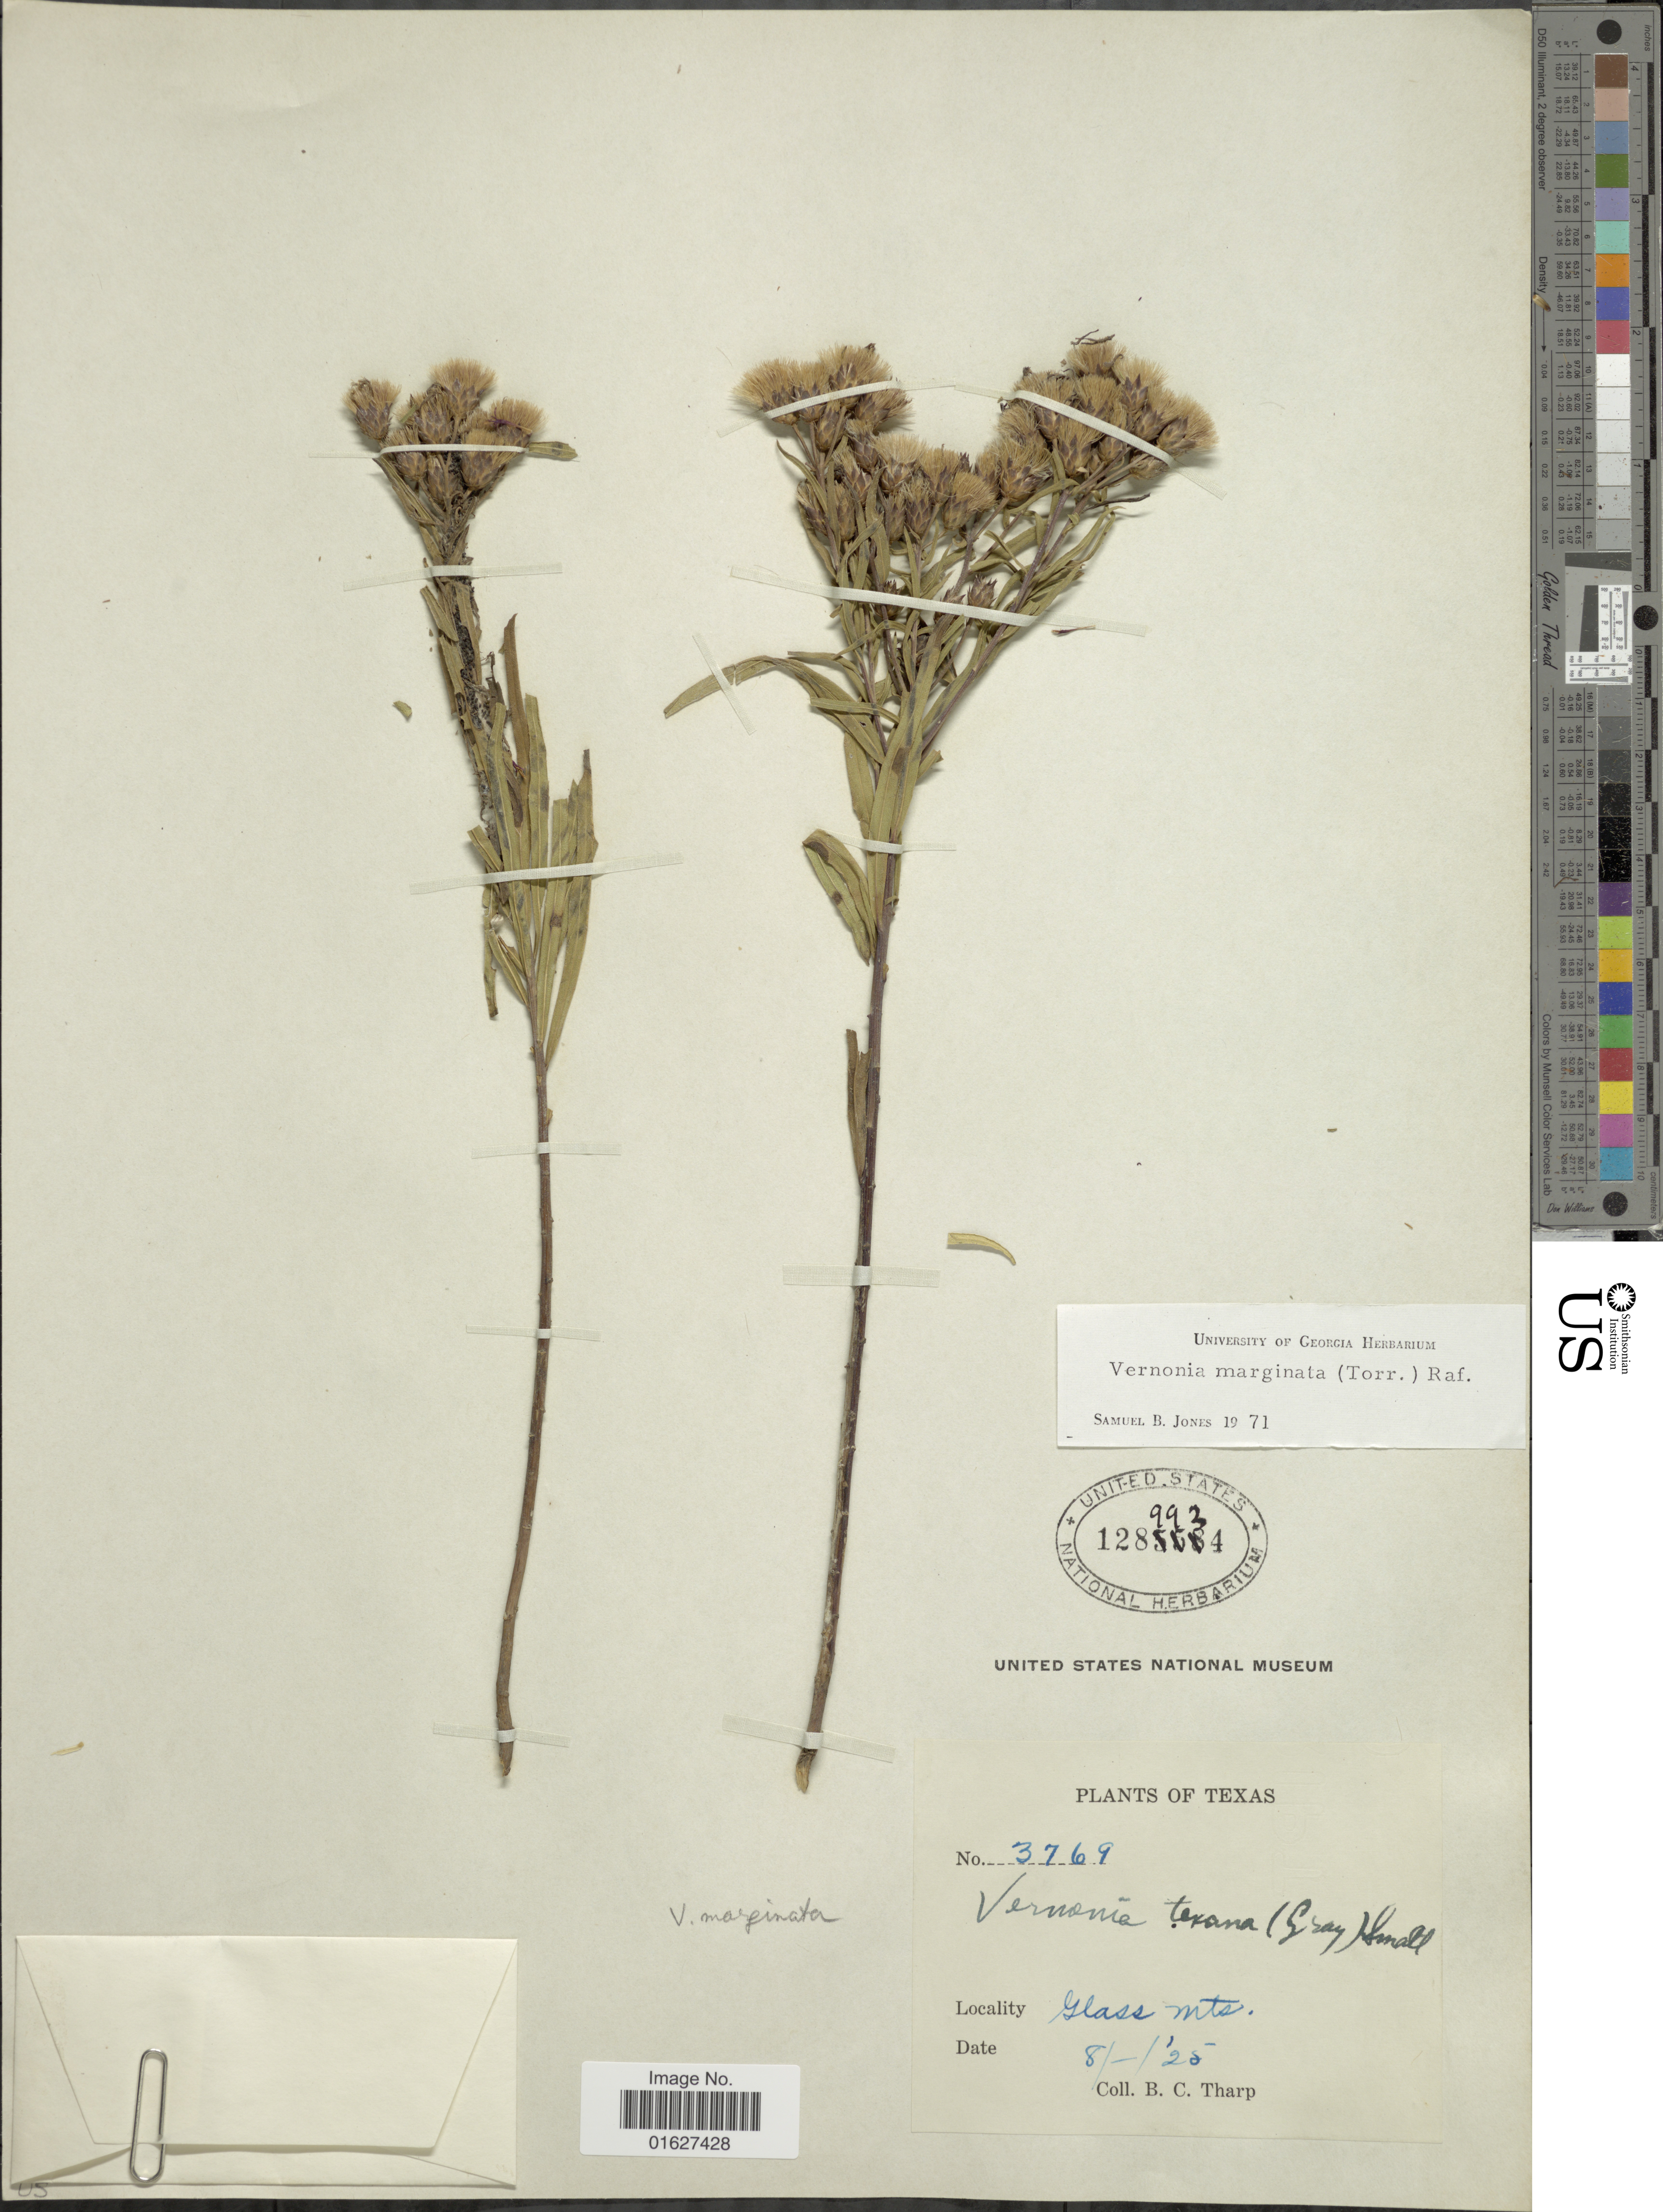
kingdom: Plantae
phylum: Tracheophyta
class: Magnoliopsida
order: Asterales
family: Asteraceae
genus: Vernonia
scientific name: Vernonia marginata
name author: (Torr.) Raf.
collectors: B. C. Tharp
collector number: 3769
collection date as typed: Transcribed d/m/y: /8/25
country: United States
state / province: Texas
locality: Texas. Glass Mts,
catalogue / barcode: US 1289934